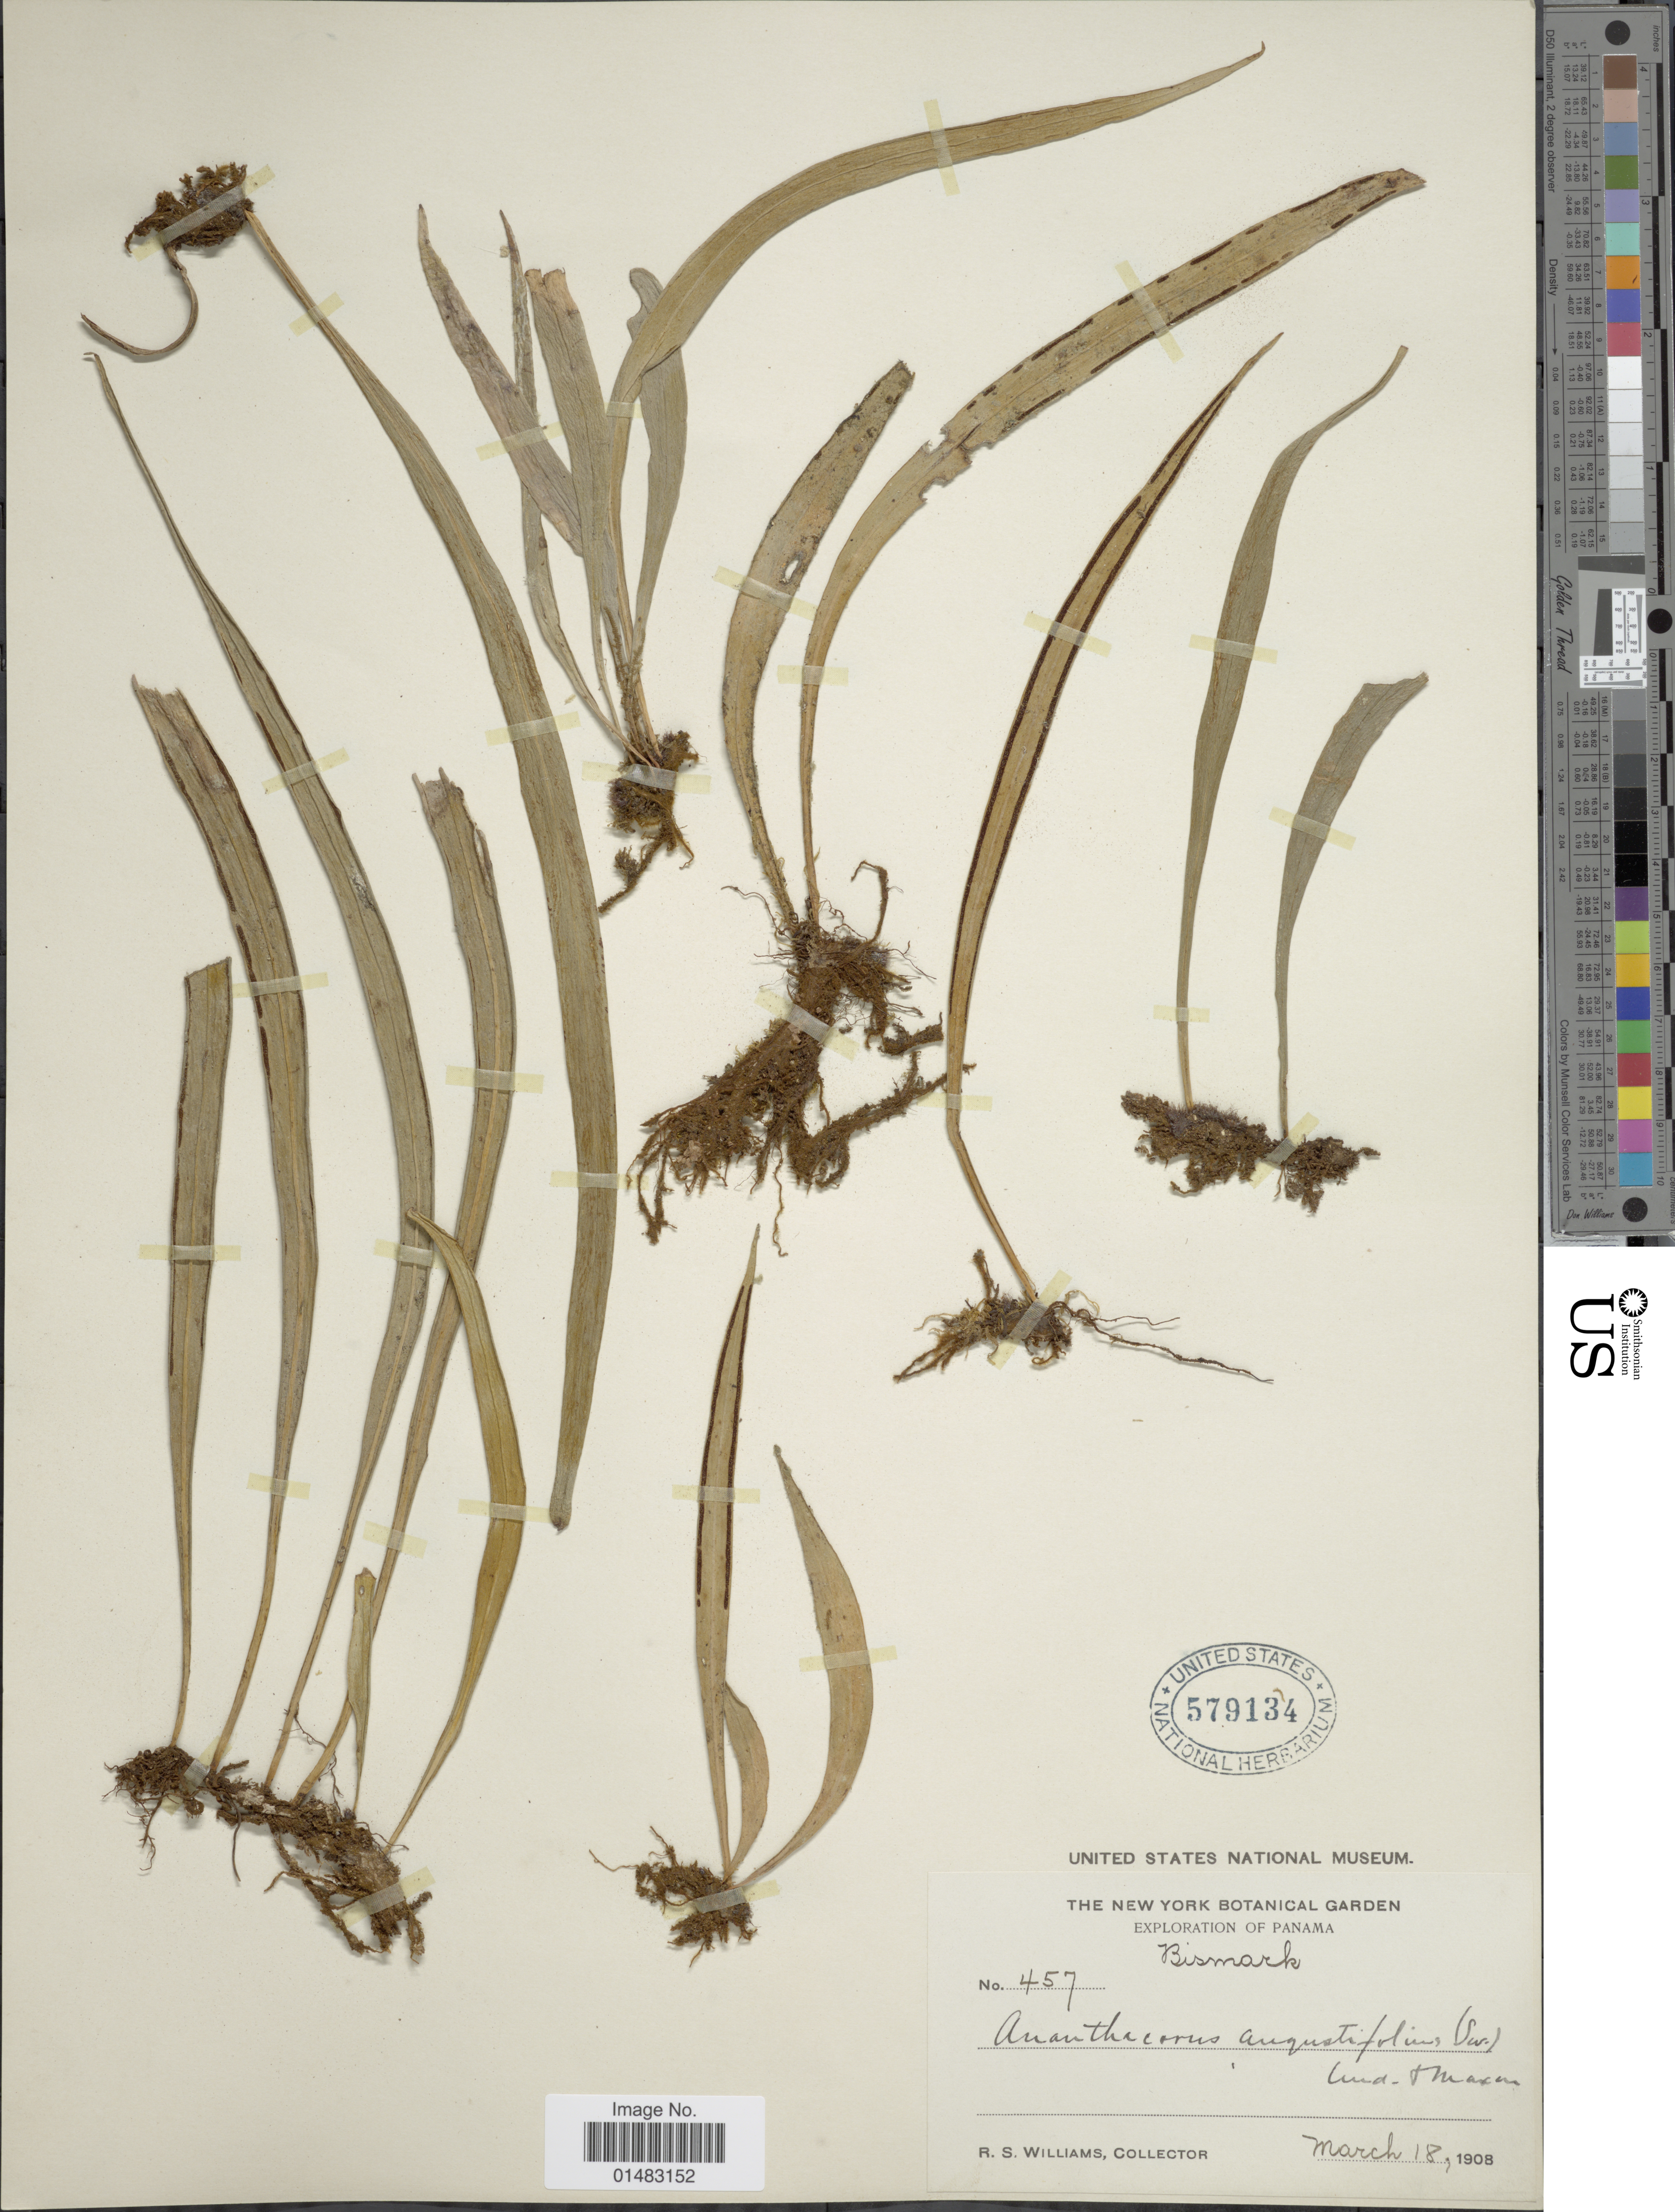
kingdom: Plantae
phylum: Tracheophyta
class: Polypodiopsida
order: Polypodiales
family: Pteridaceae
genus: Ananthacorus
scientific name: Ananthacorus angustifolius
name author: (Sw.) Underw. & Maxon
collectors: R. S. Williams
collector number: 457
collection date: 1908-03-18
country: Panama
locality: Panama, Bismark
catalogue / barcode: US 579134